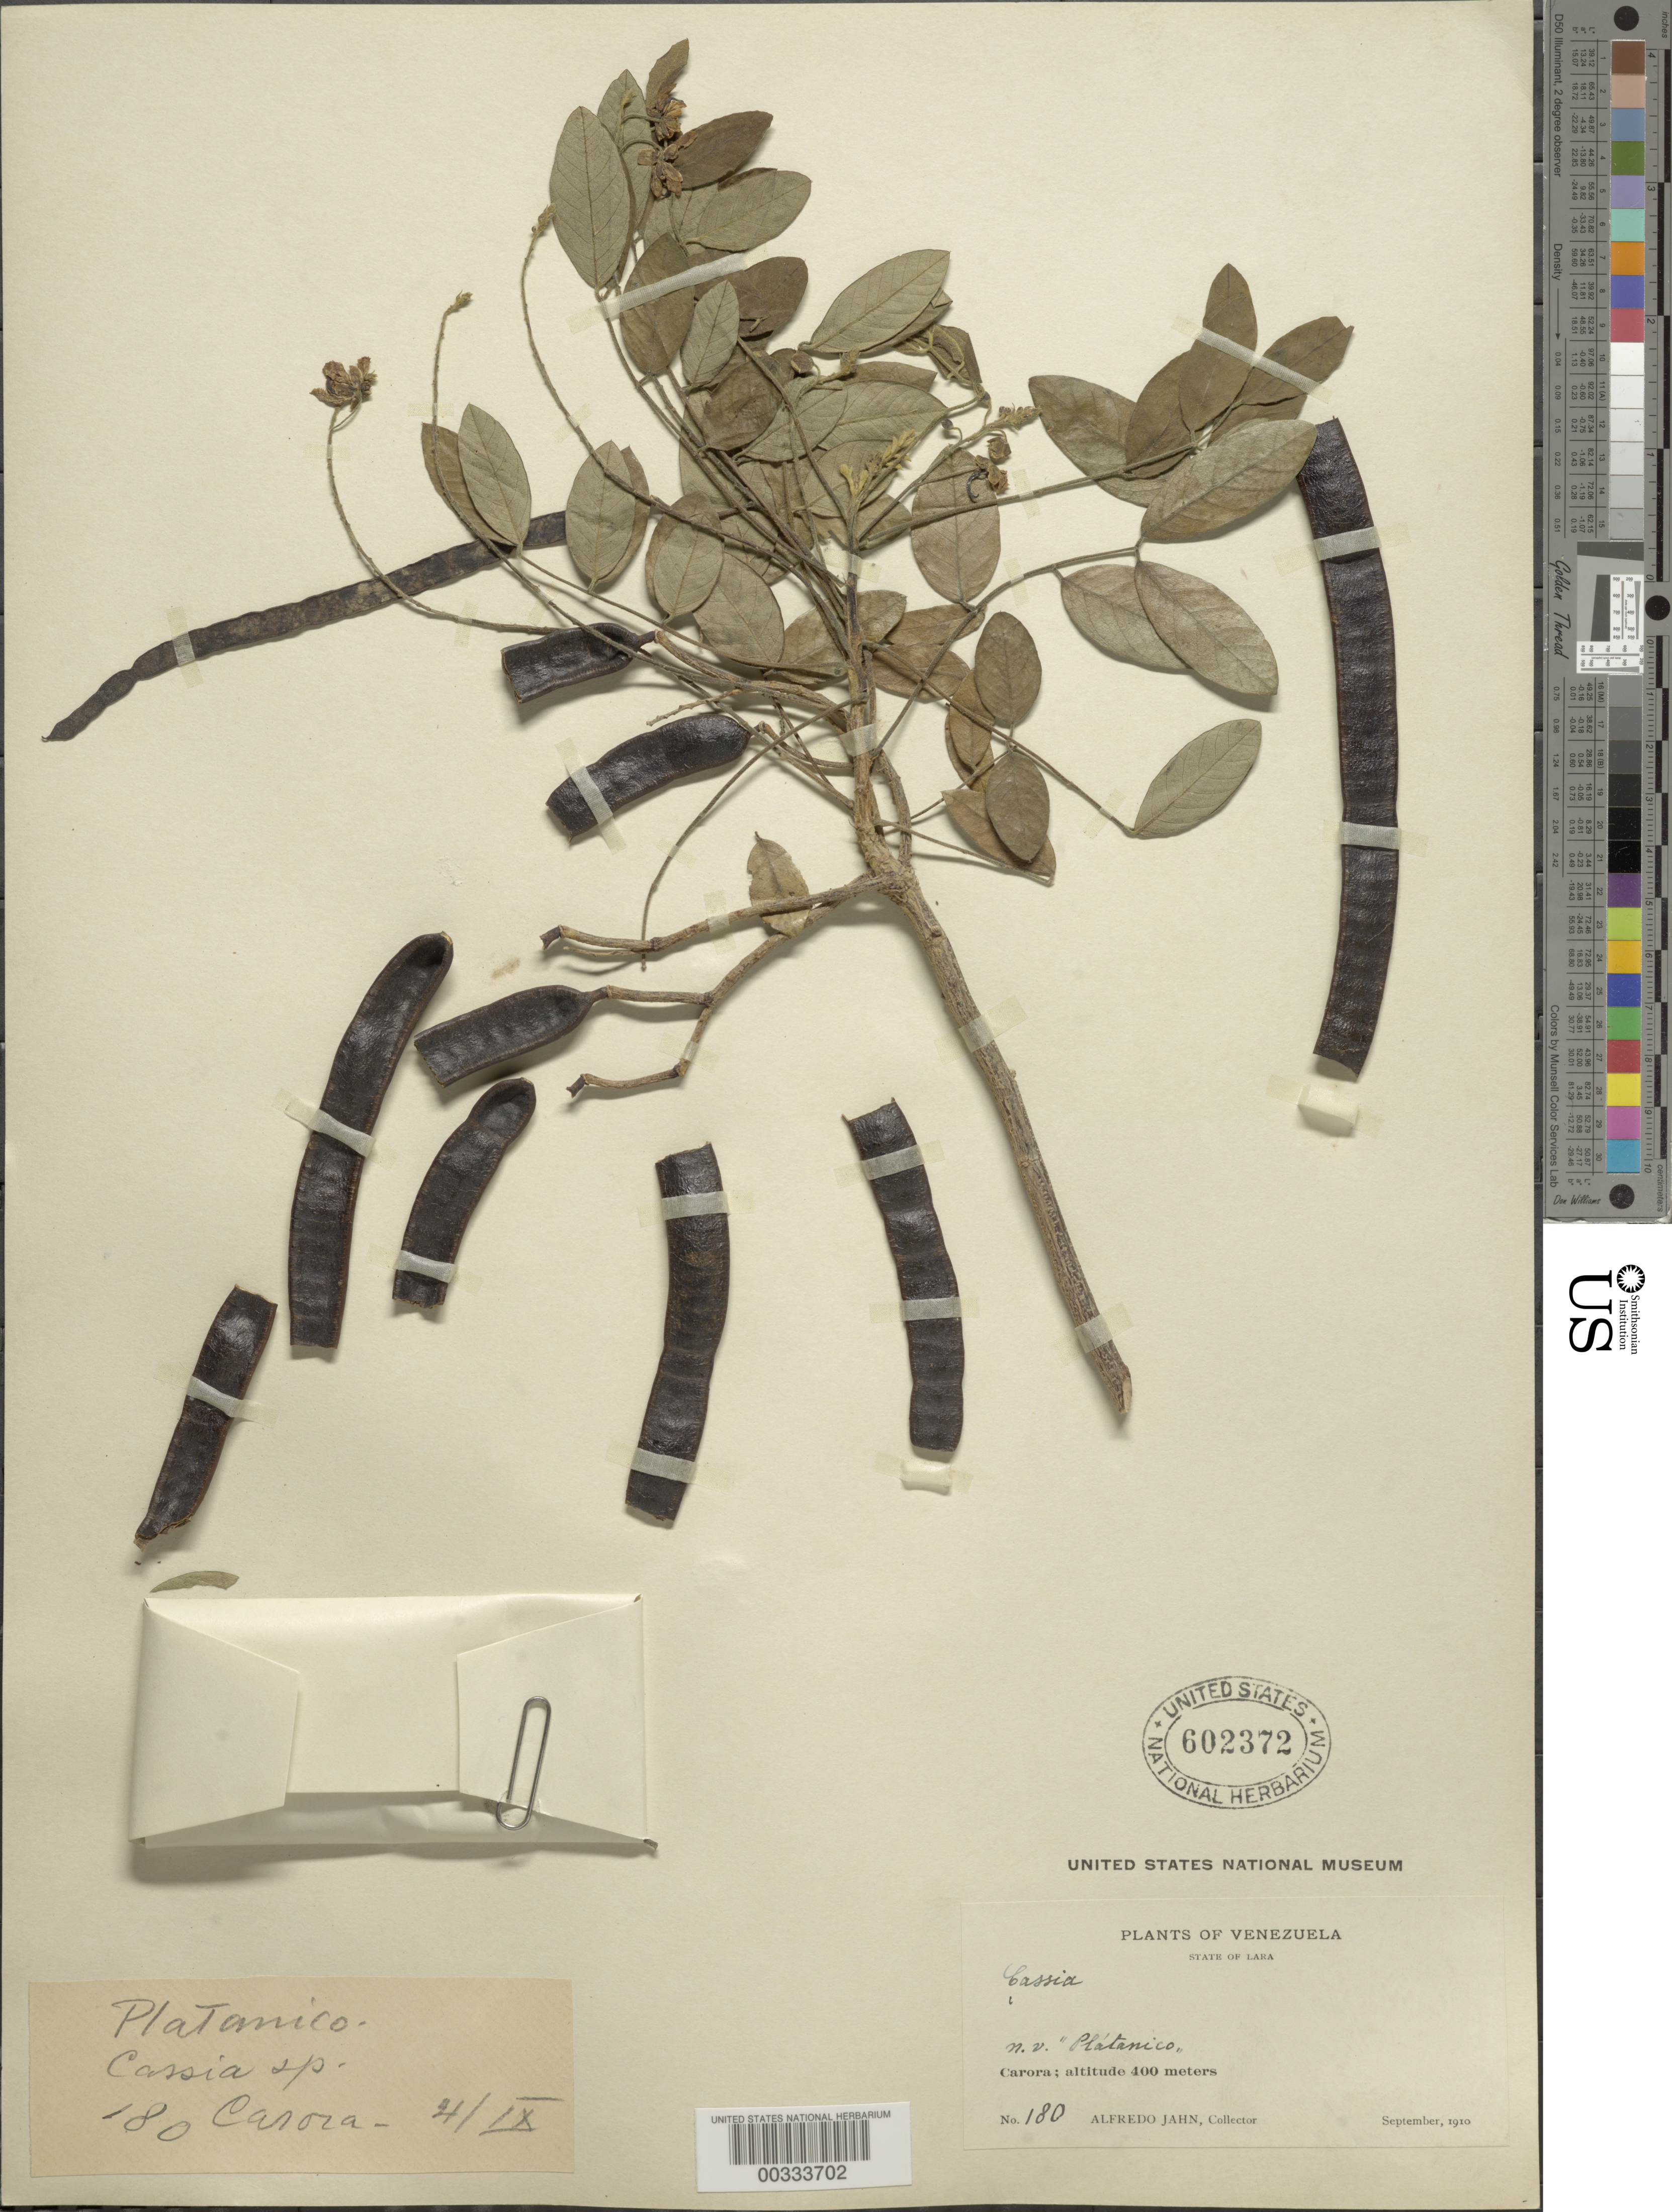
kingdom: Plantae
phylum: Tracheophyta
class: Magnoliopsida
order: Fabales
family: Fabaceae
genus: Senna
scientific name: Senna atomaria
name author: (L.) H.S. Irwin & Barneby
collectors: A. Jahn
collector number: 180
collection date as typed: Sep 1910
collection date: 1910-09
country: Venezuela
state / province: Lara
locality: Carora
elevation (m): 400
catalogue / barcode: US 602372